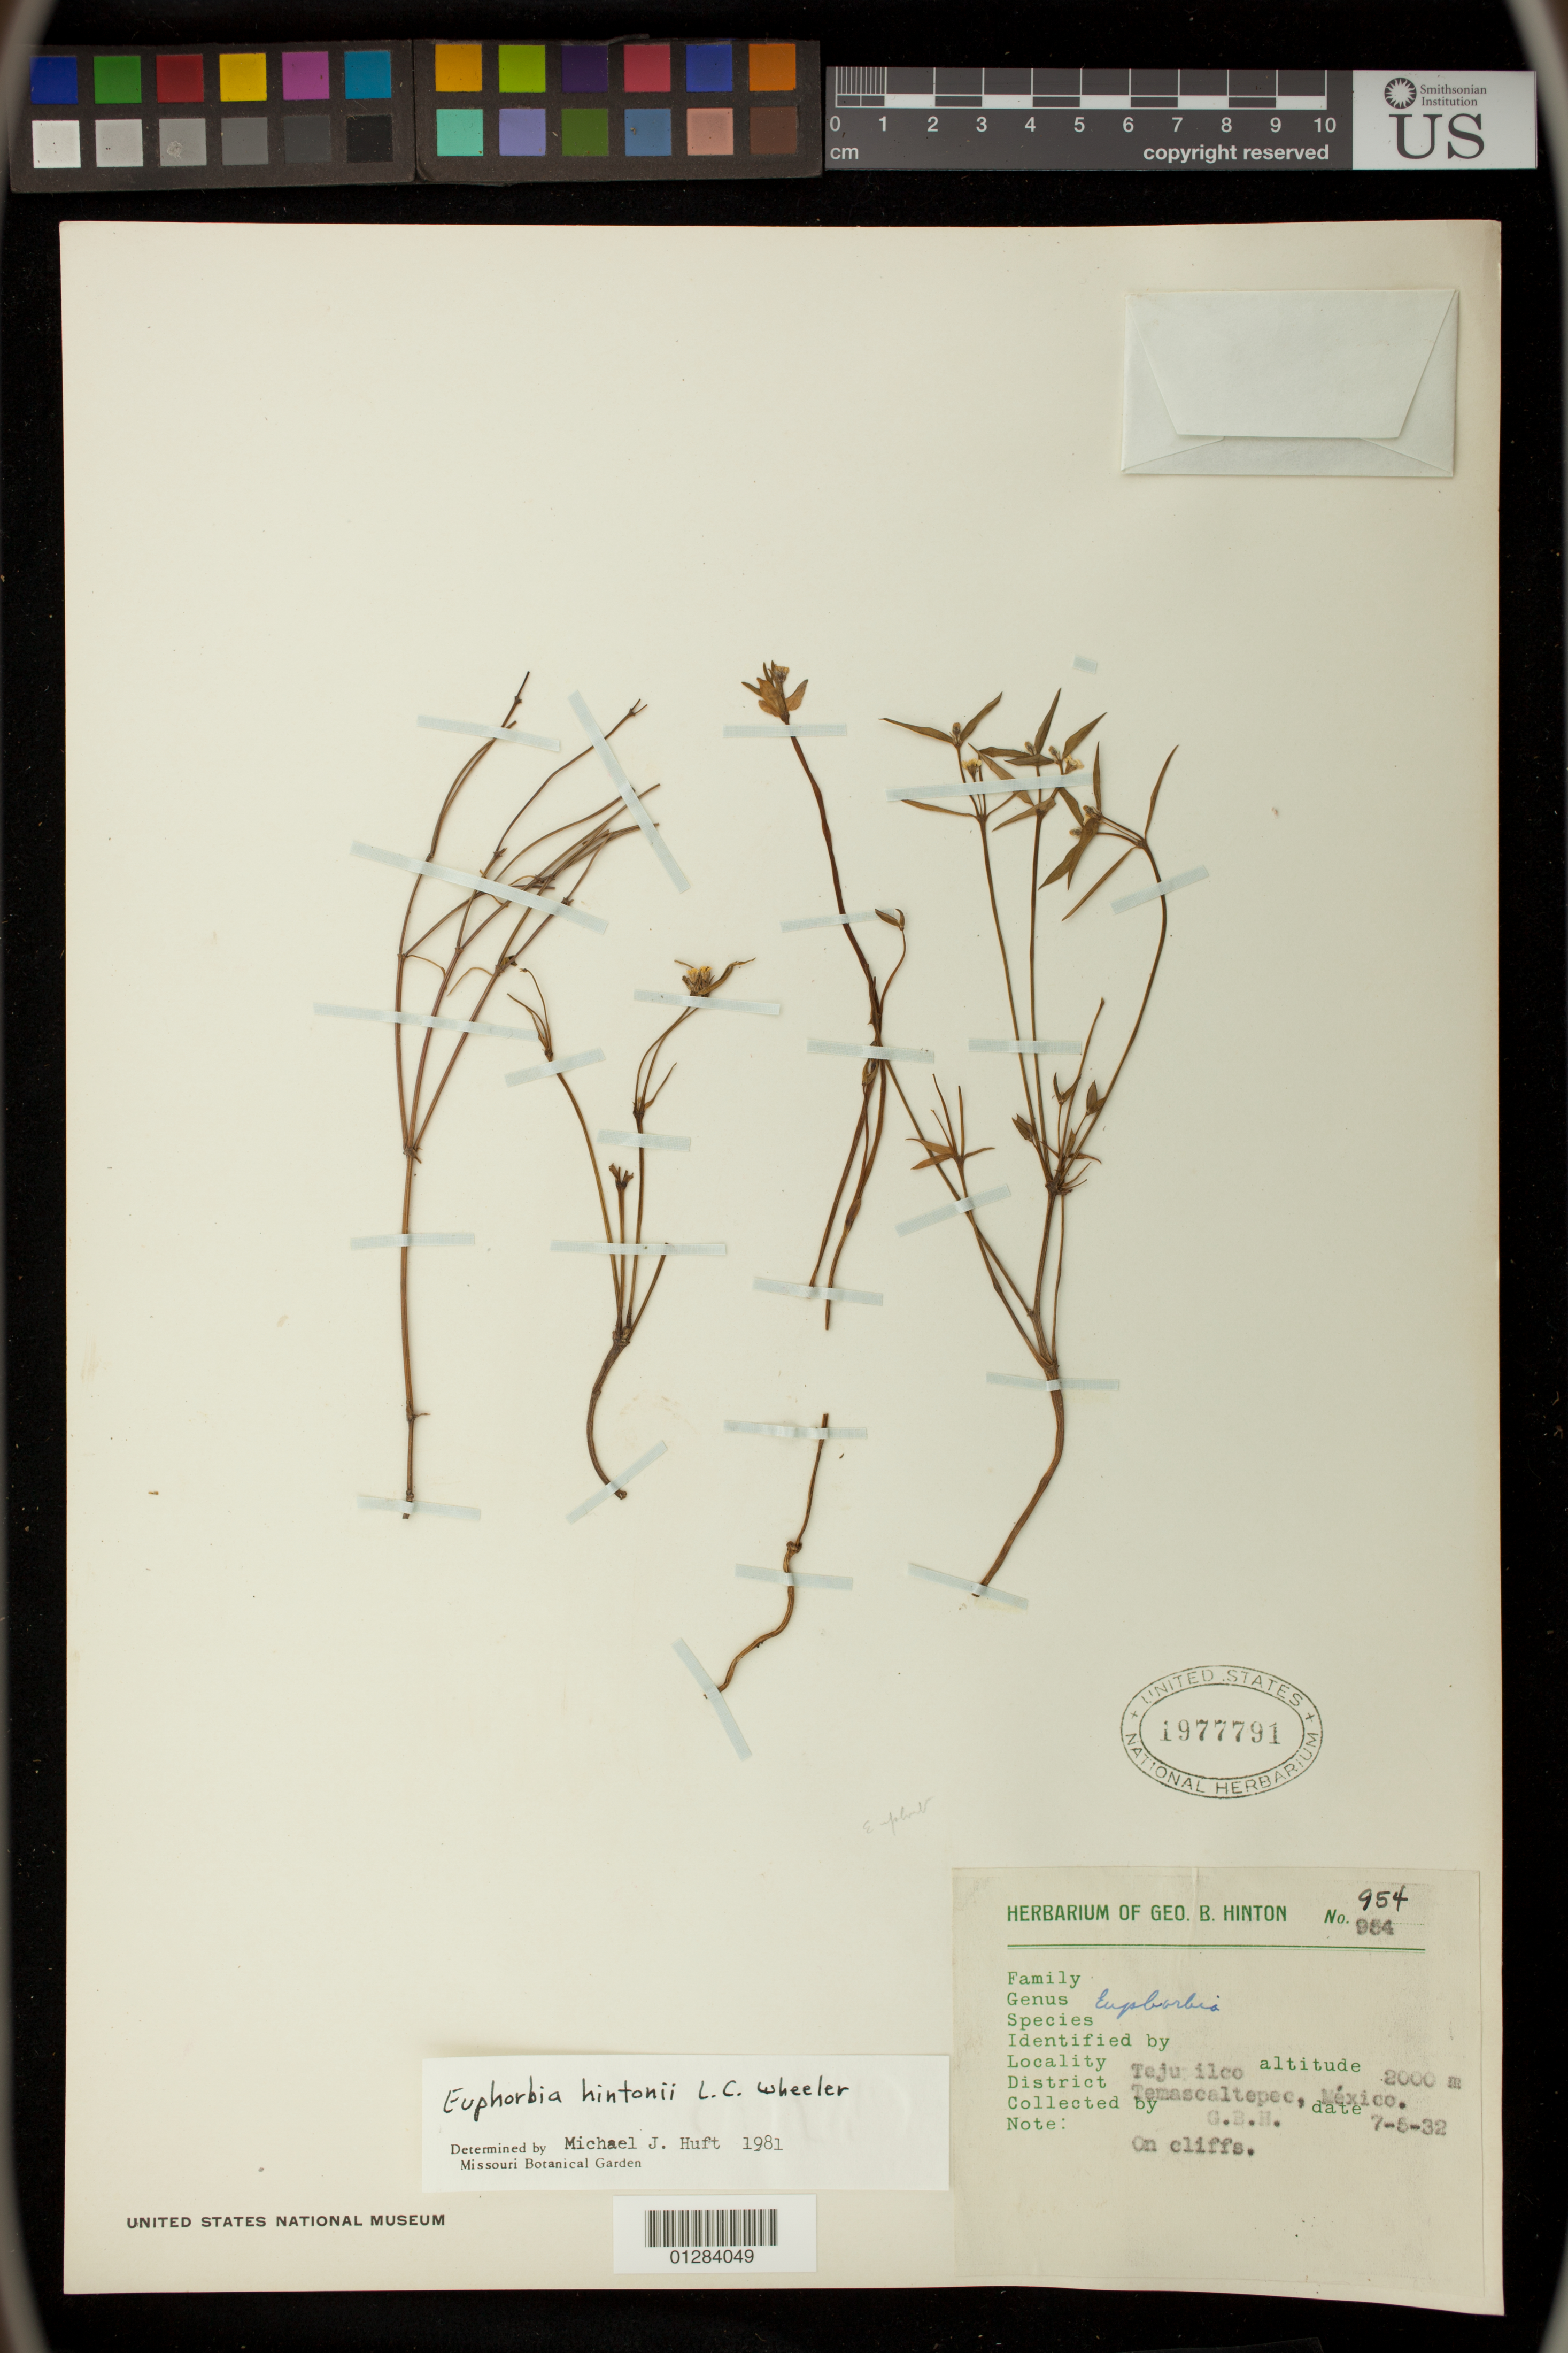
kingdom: Plantae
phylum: Tracheophyta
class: Magnoliopsida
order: Malpighiales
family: Euphorbiaceae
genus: Euphorbia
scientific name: Euphorbia hintonii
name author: L.C. Wheeler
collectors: G. B. Hinton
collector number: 954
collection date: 1932-05-07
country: Mexico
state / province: México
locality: Tejupilco, District Temascaltepec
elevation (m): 2000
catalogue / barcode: US 1977791